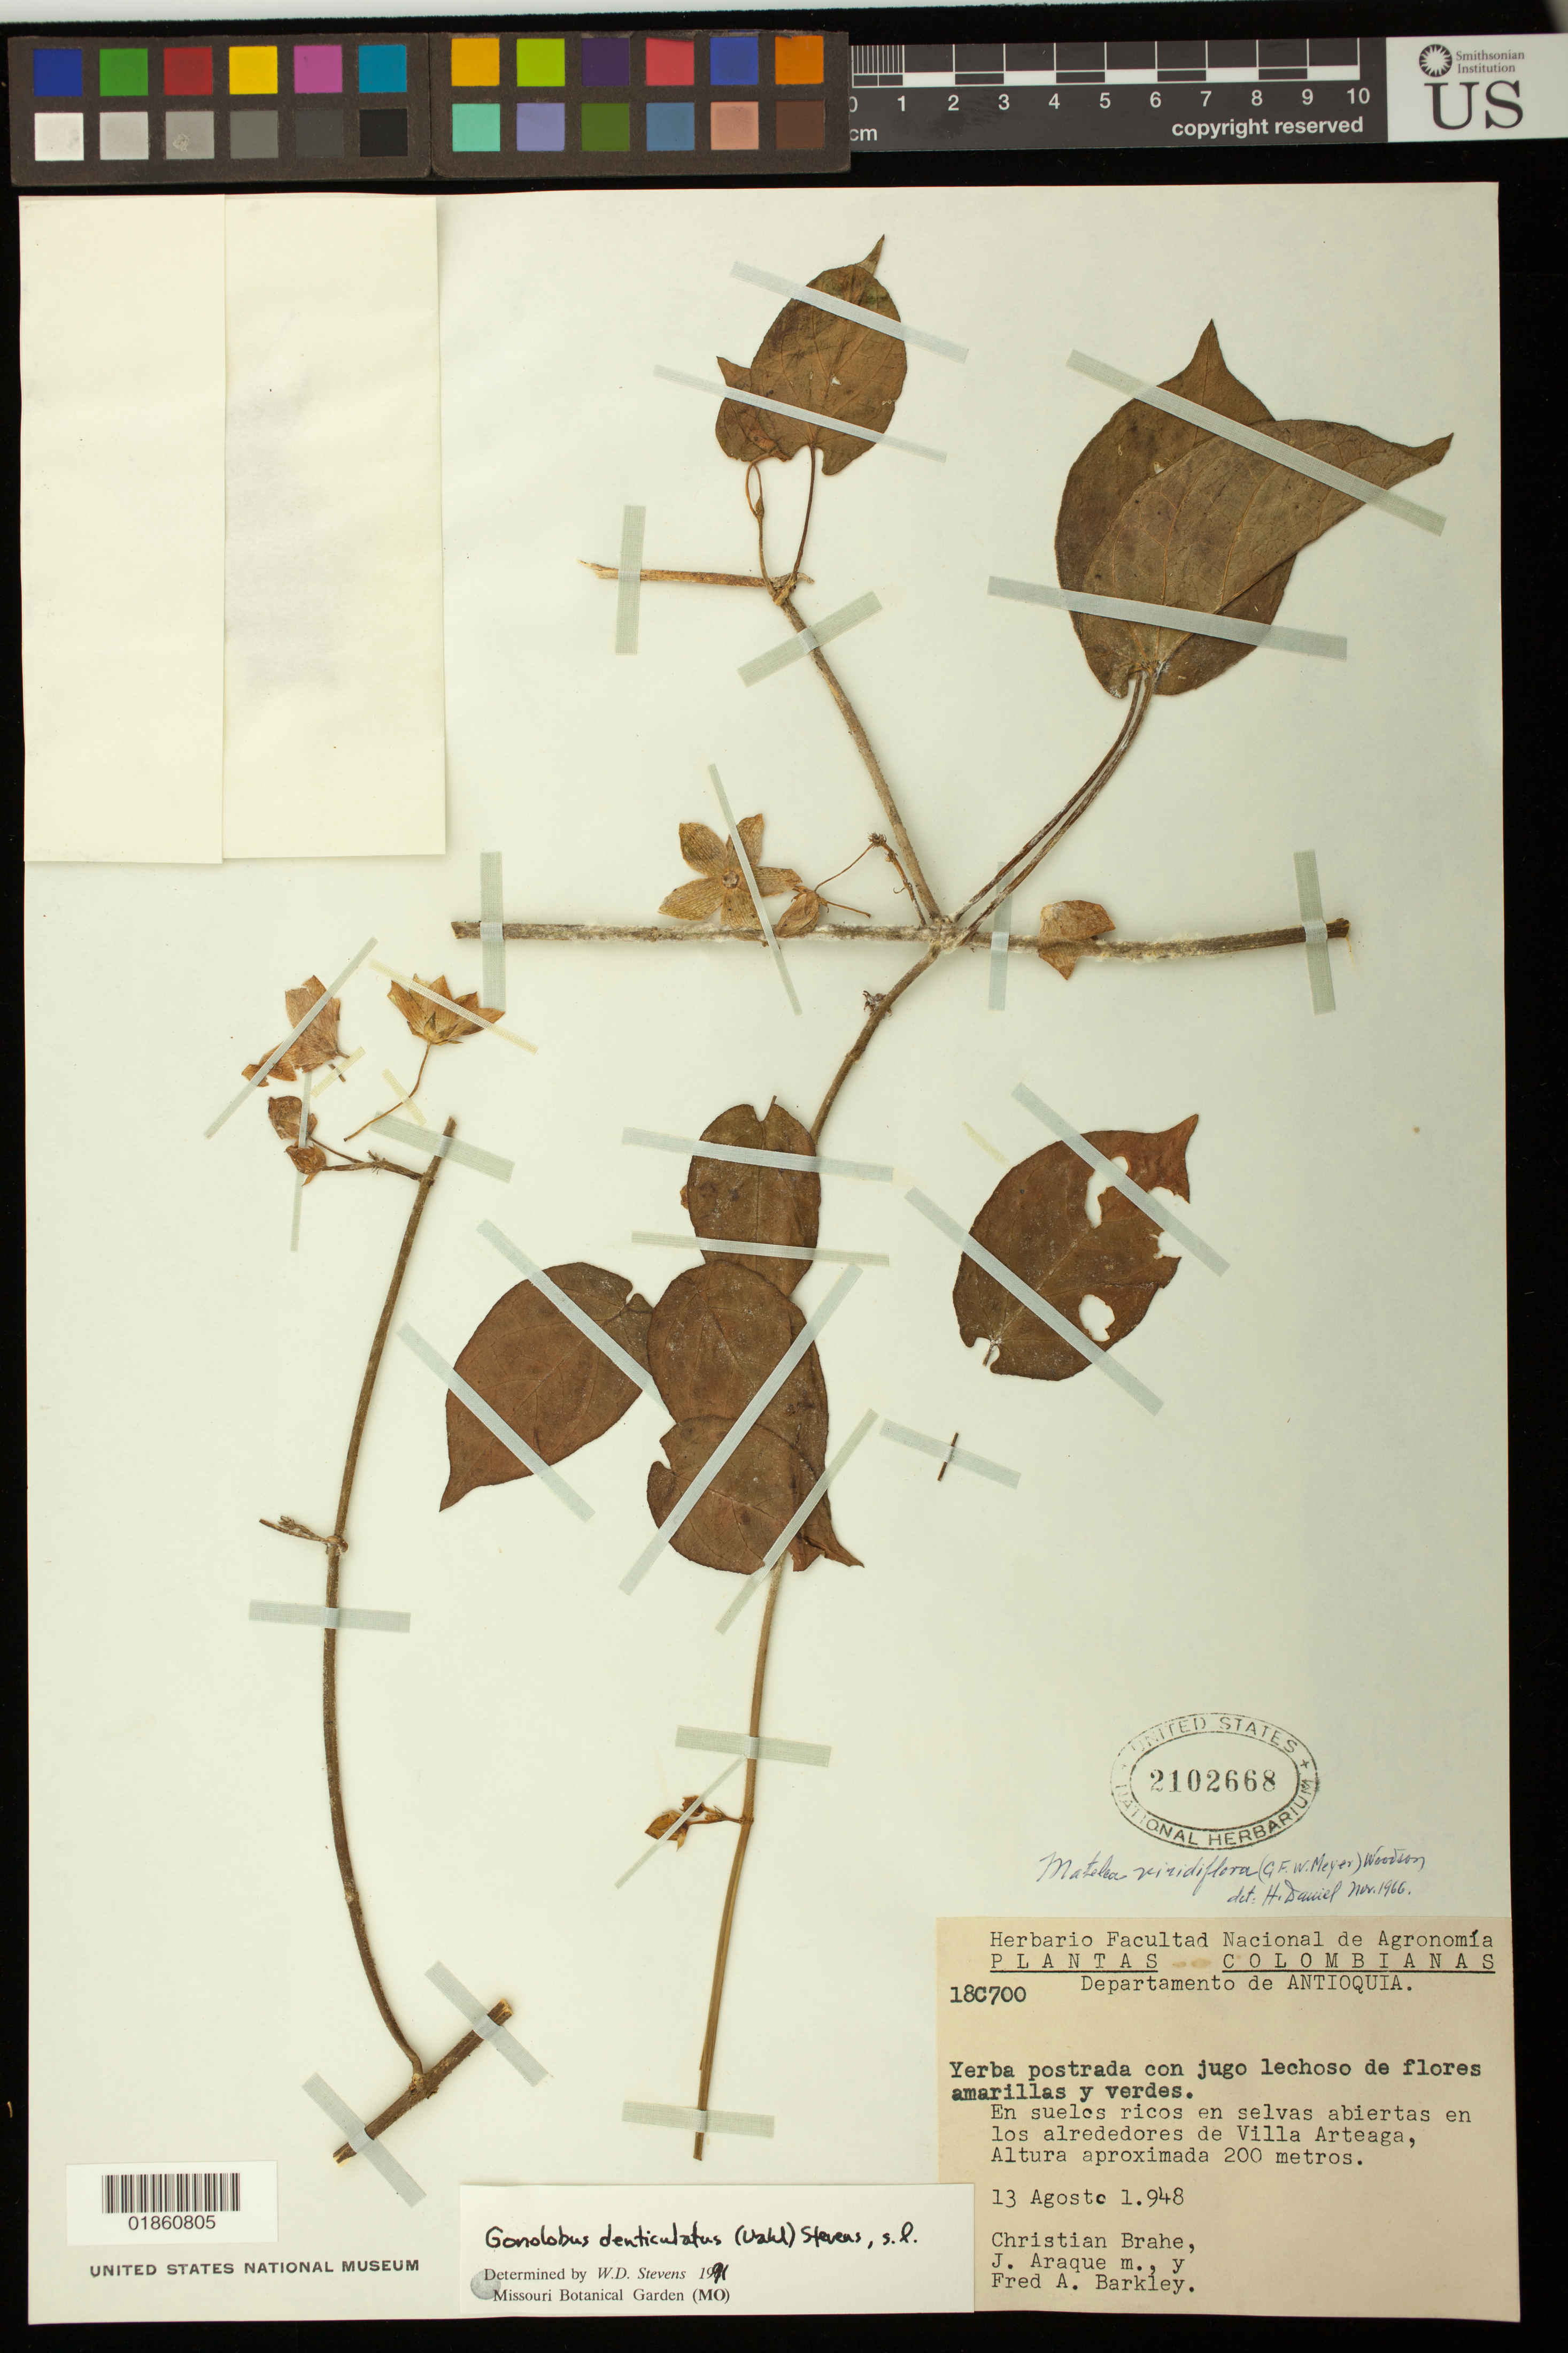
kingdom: Plantae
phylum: Tracheophyta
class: Magnoliopsida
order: Gentianales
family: Apocynaceae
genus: Gonolobus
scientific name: Gonolobus denticulatus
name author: (Vahl) W.D. Stevens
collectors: C. Brahe, J. Araque Molina & F. A. Barkley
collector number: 18C700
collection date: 1948-08-13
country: Colombia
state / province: Antioquia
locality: los alrededores de Villa Arteaga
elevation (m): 200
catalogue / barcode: US 2102668